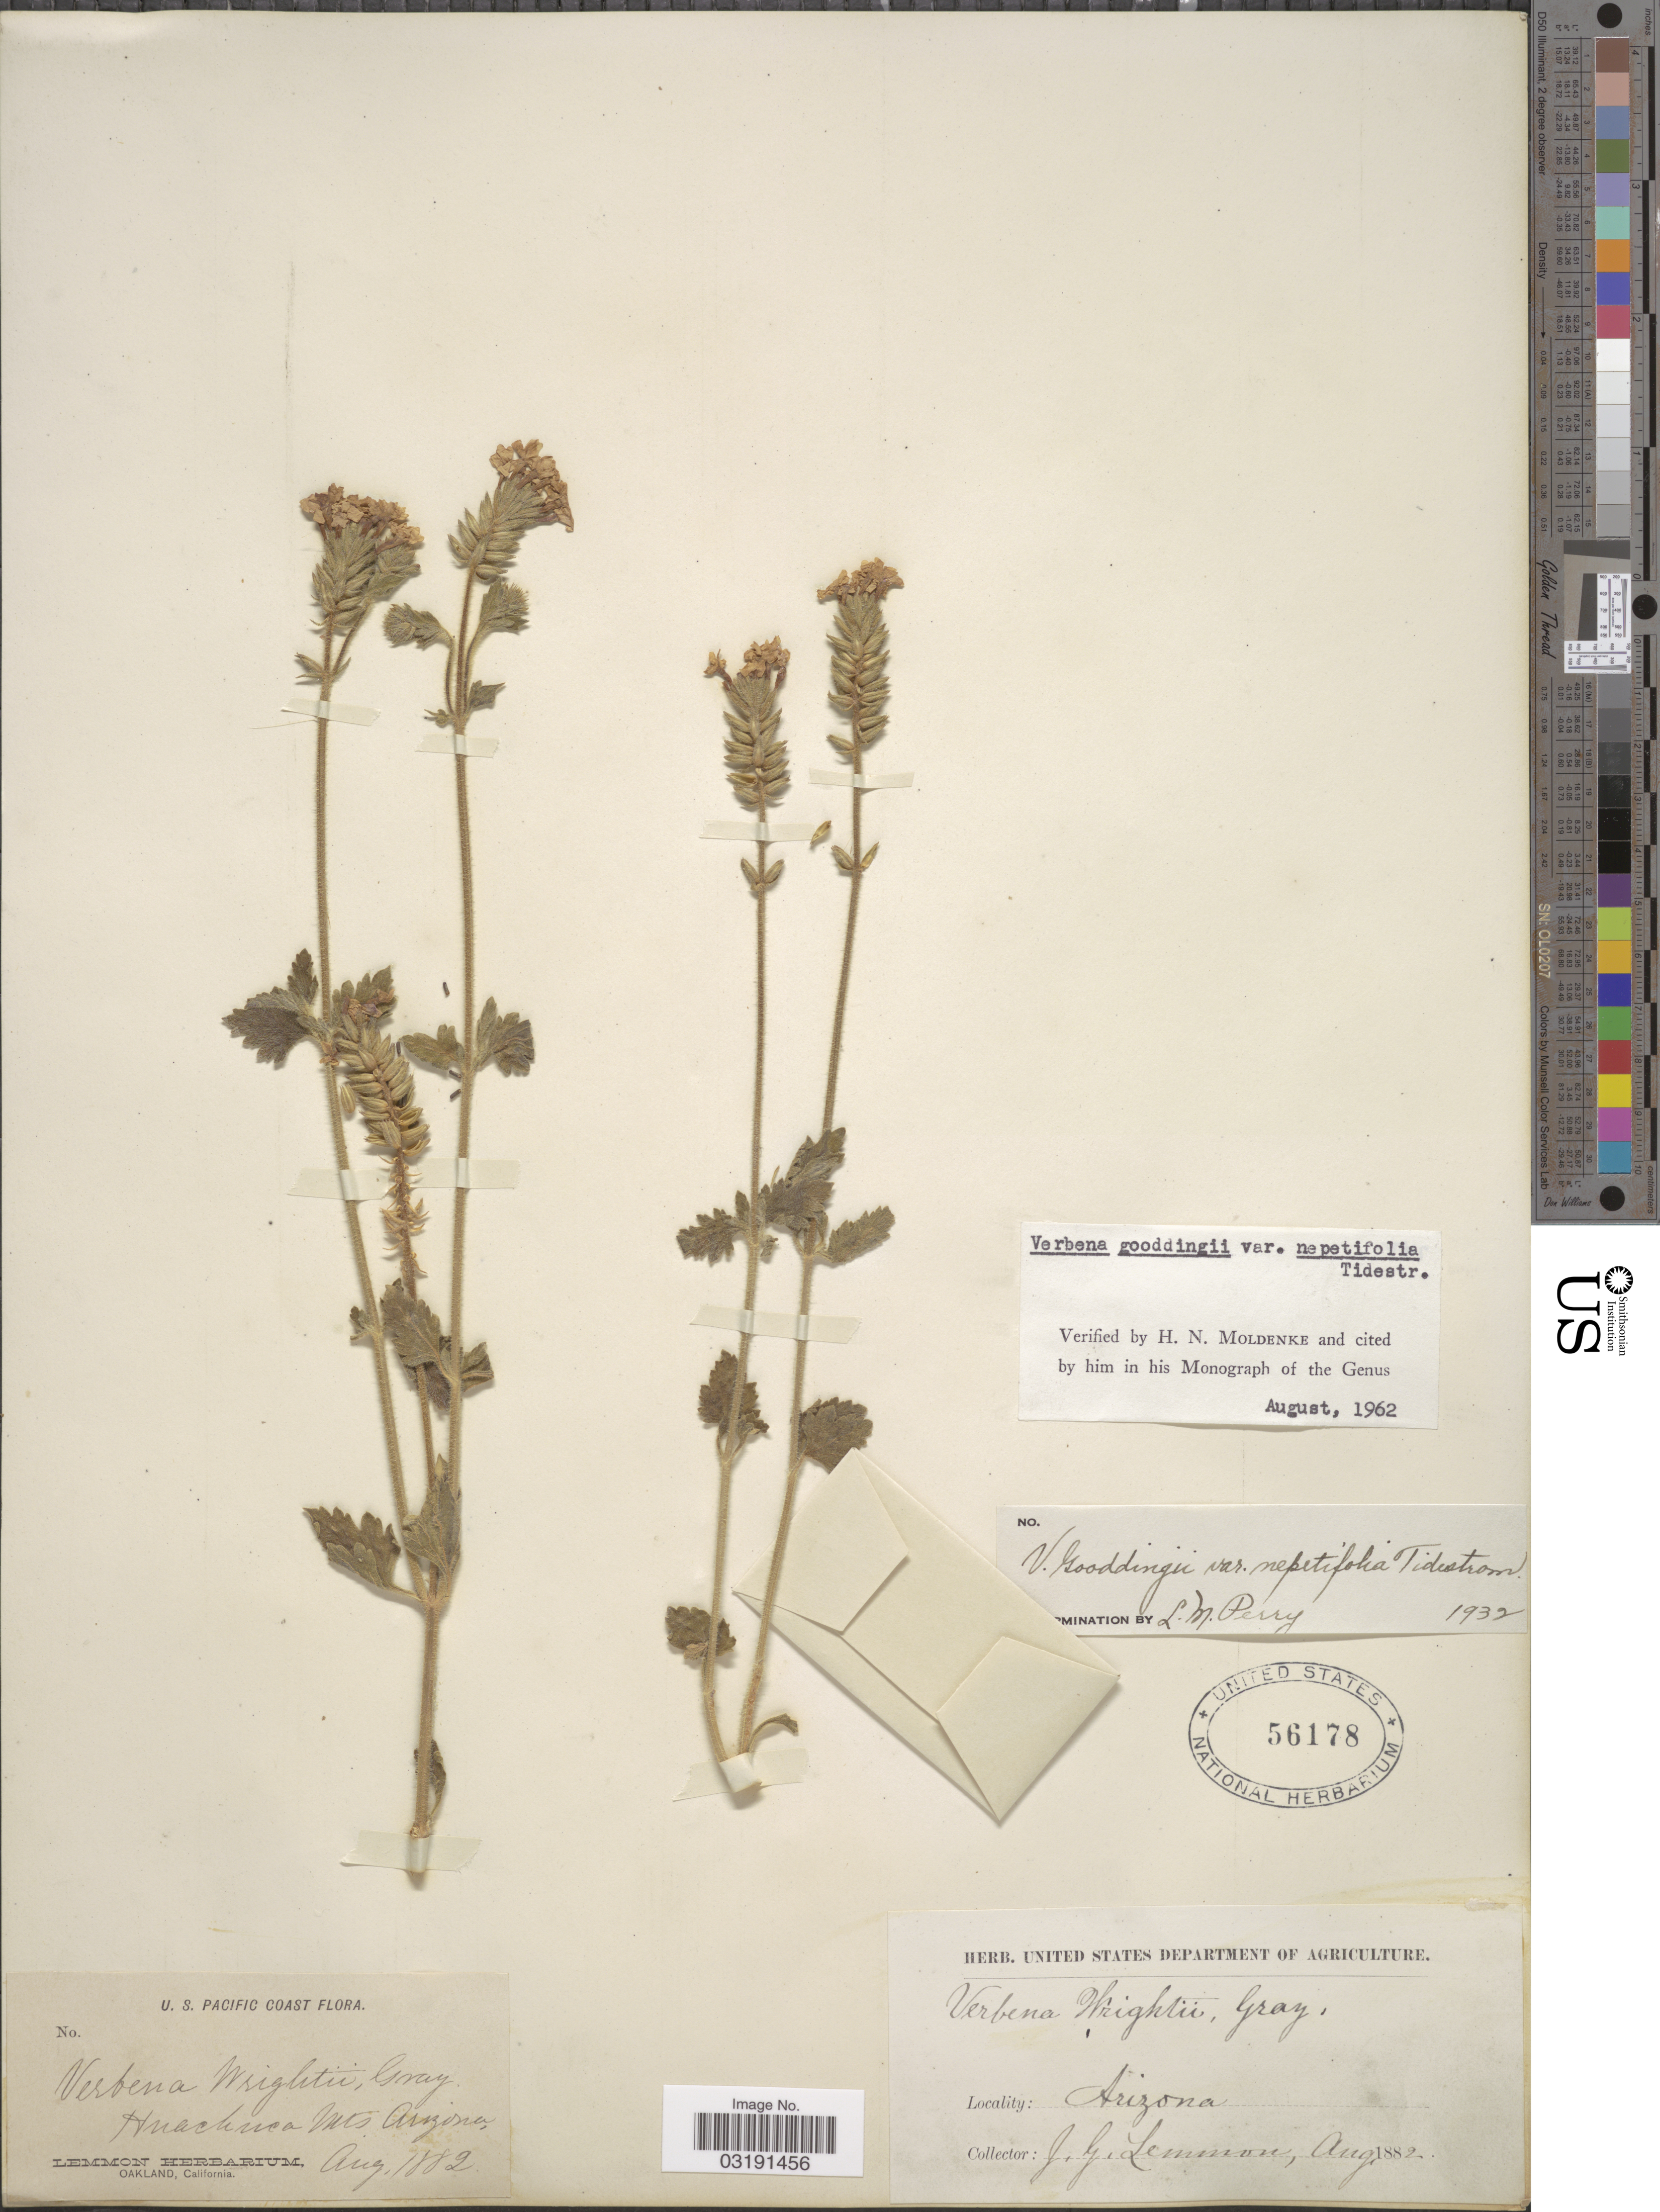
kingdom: Plantae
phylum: Tracheophyta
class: Magnoliopsida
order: Lamiales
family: Verbenaceae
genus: Verbena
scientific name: Verbena gooddingii var. nepetifolia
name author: Tidestr.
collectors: J. Lemmon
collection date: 1882-08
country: United States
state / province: Arizona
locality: U.S. Pacific Coast. Huachuca Mts.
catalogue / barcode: US 56178